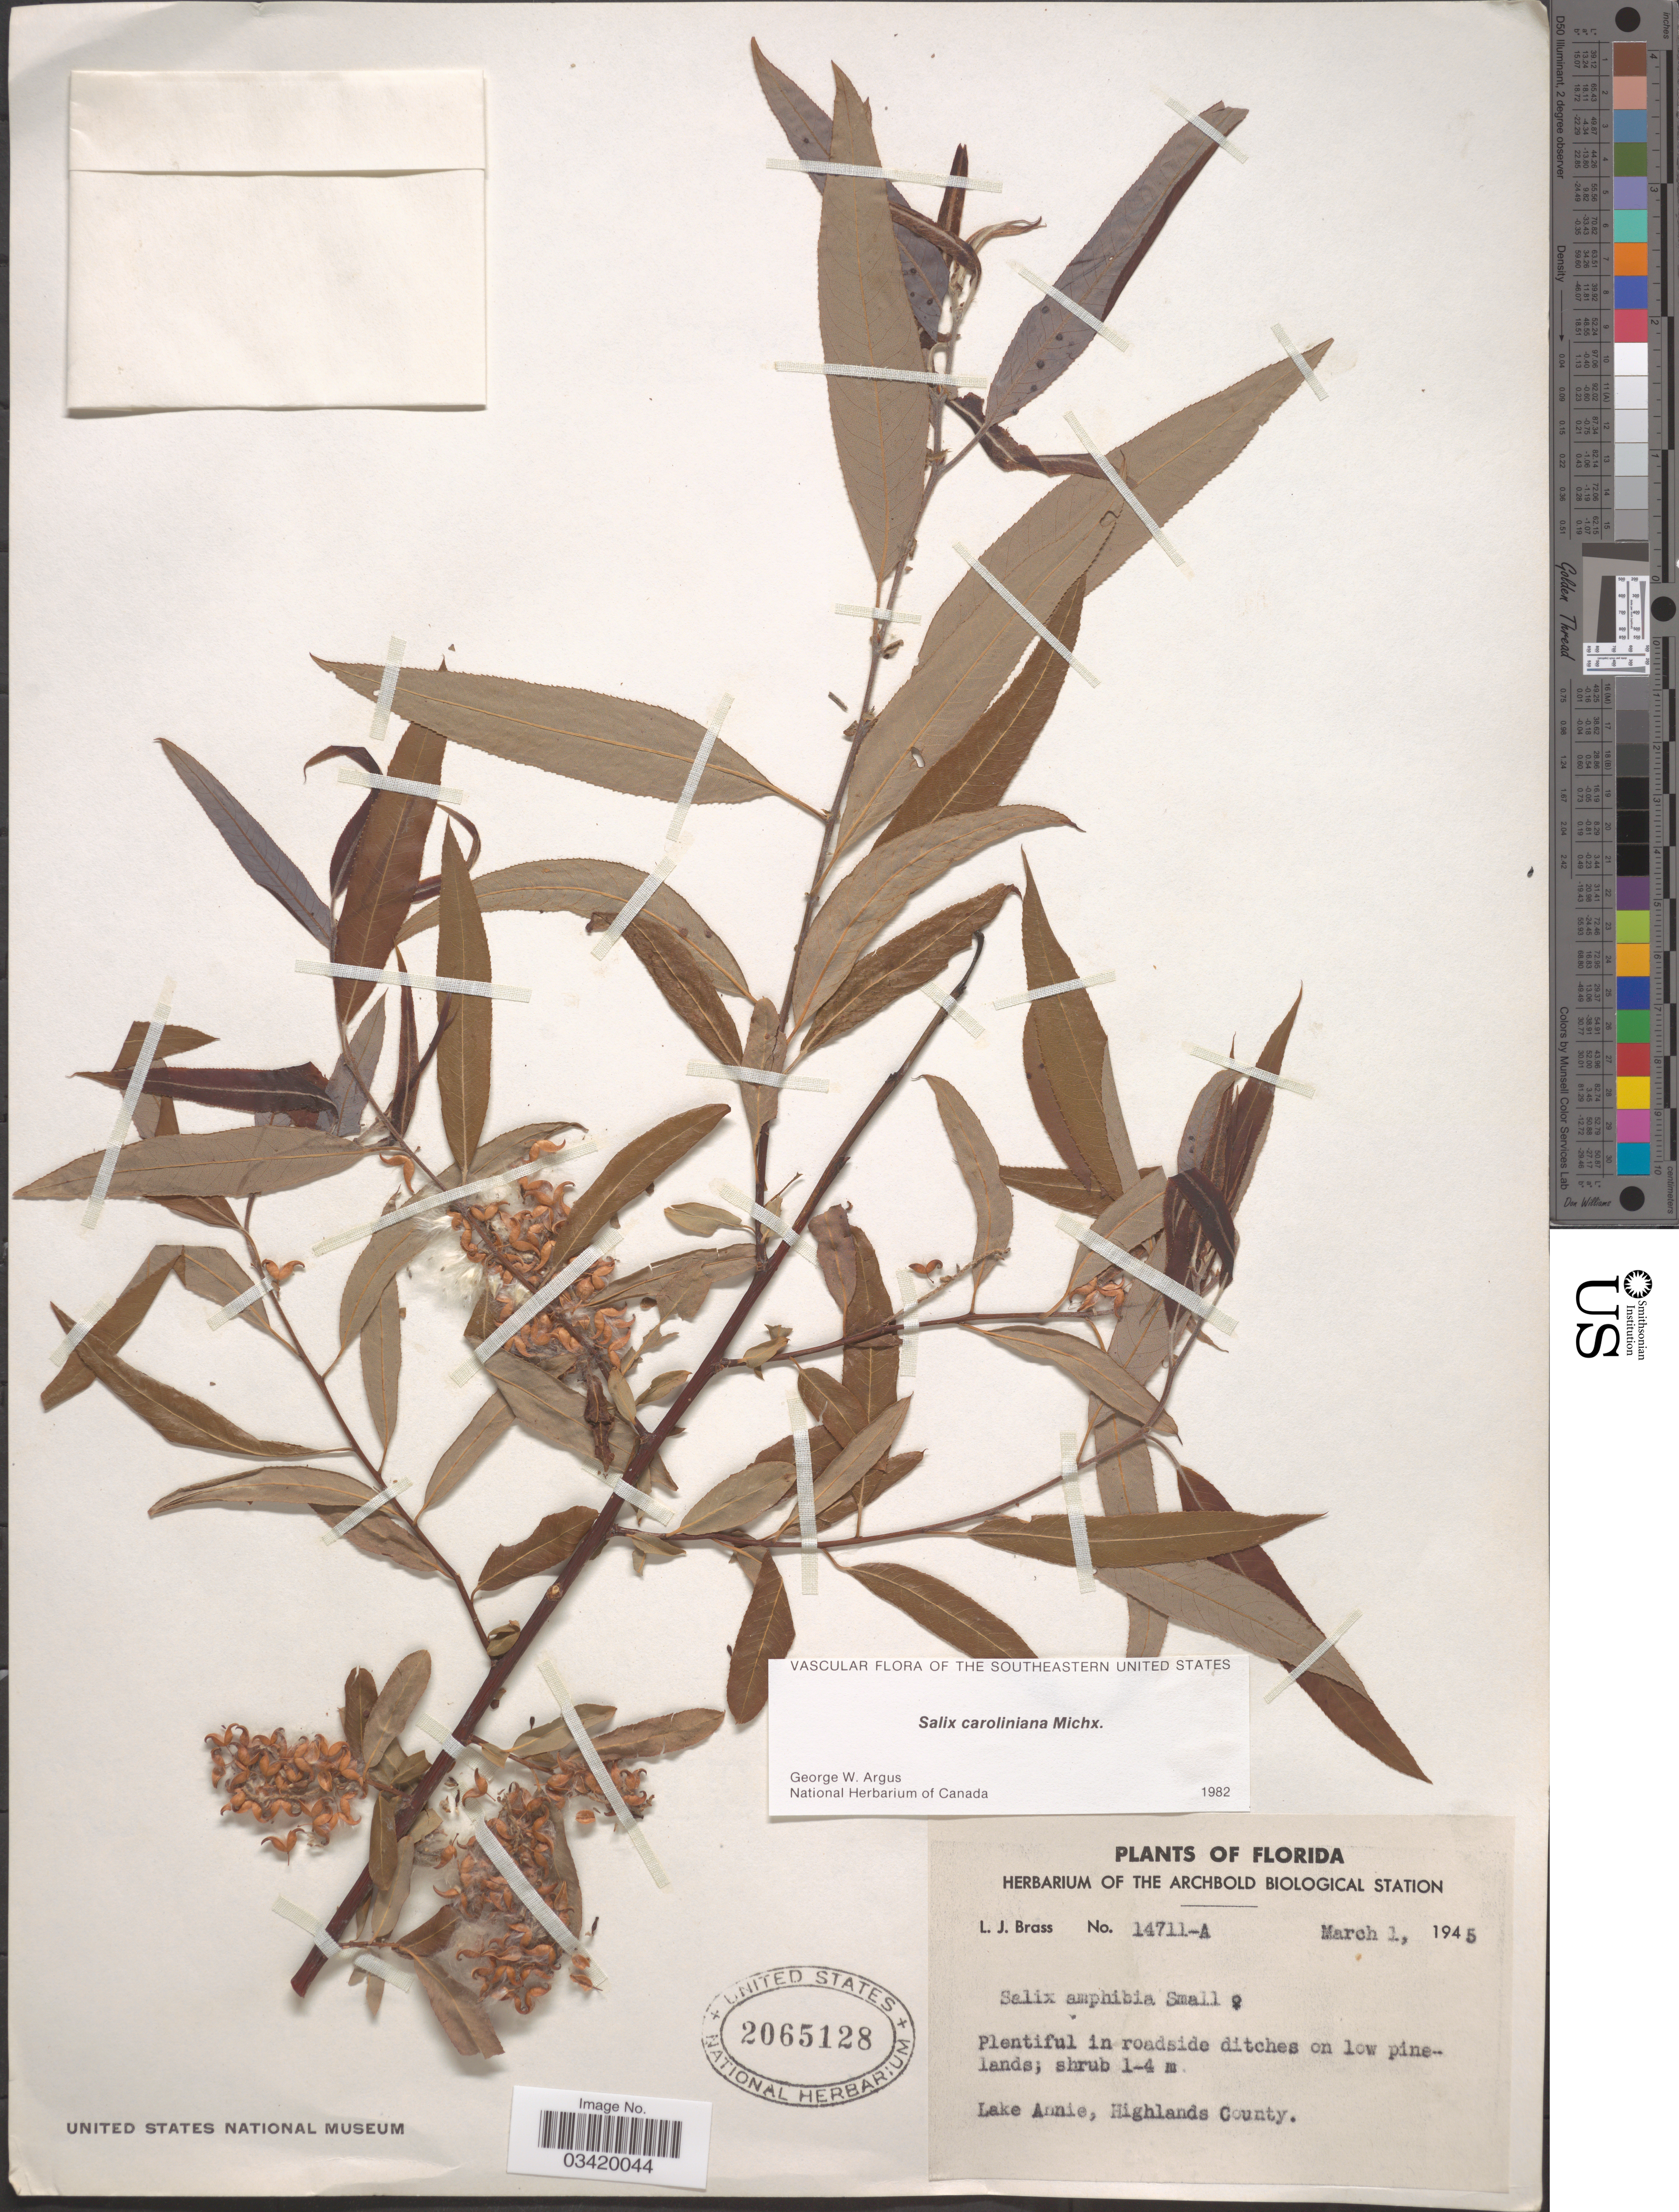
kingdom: Plantae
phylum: Tracheophyta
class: Magnoliopsida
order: Malpighiales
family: Salicaceae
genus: Salix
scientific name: Salix caroliniana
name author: Michx.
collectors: L. J. Brass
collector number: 14711-A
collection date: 1945-03-01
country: United States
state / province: Florida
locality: Lake Annie, Highlands County.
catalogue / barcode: US 2065128